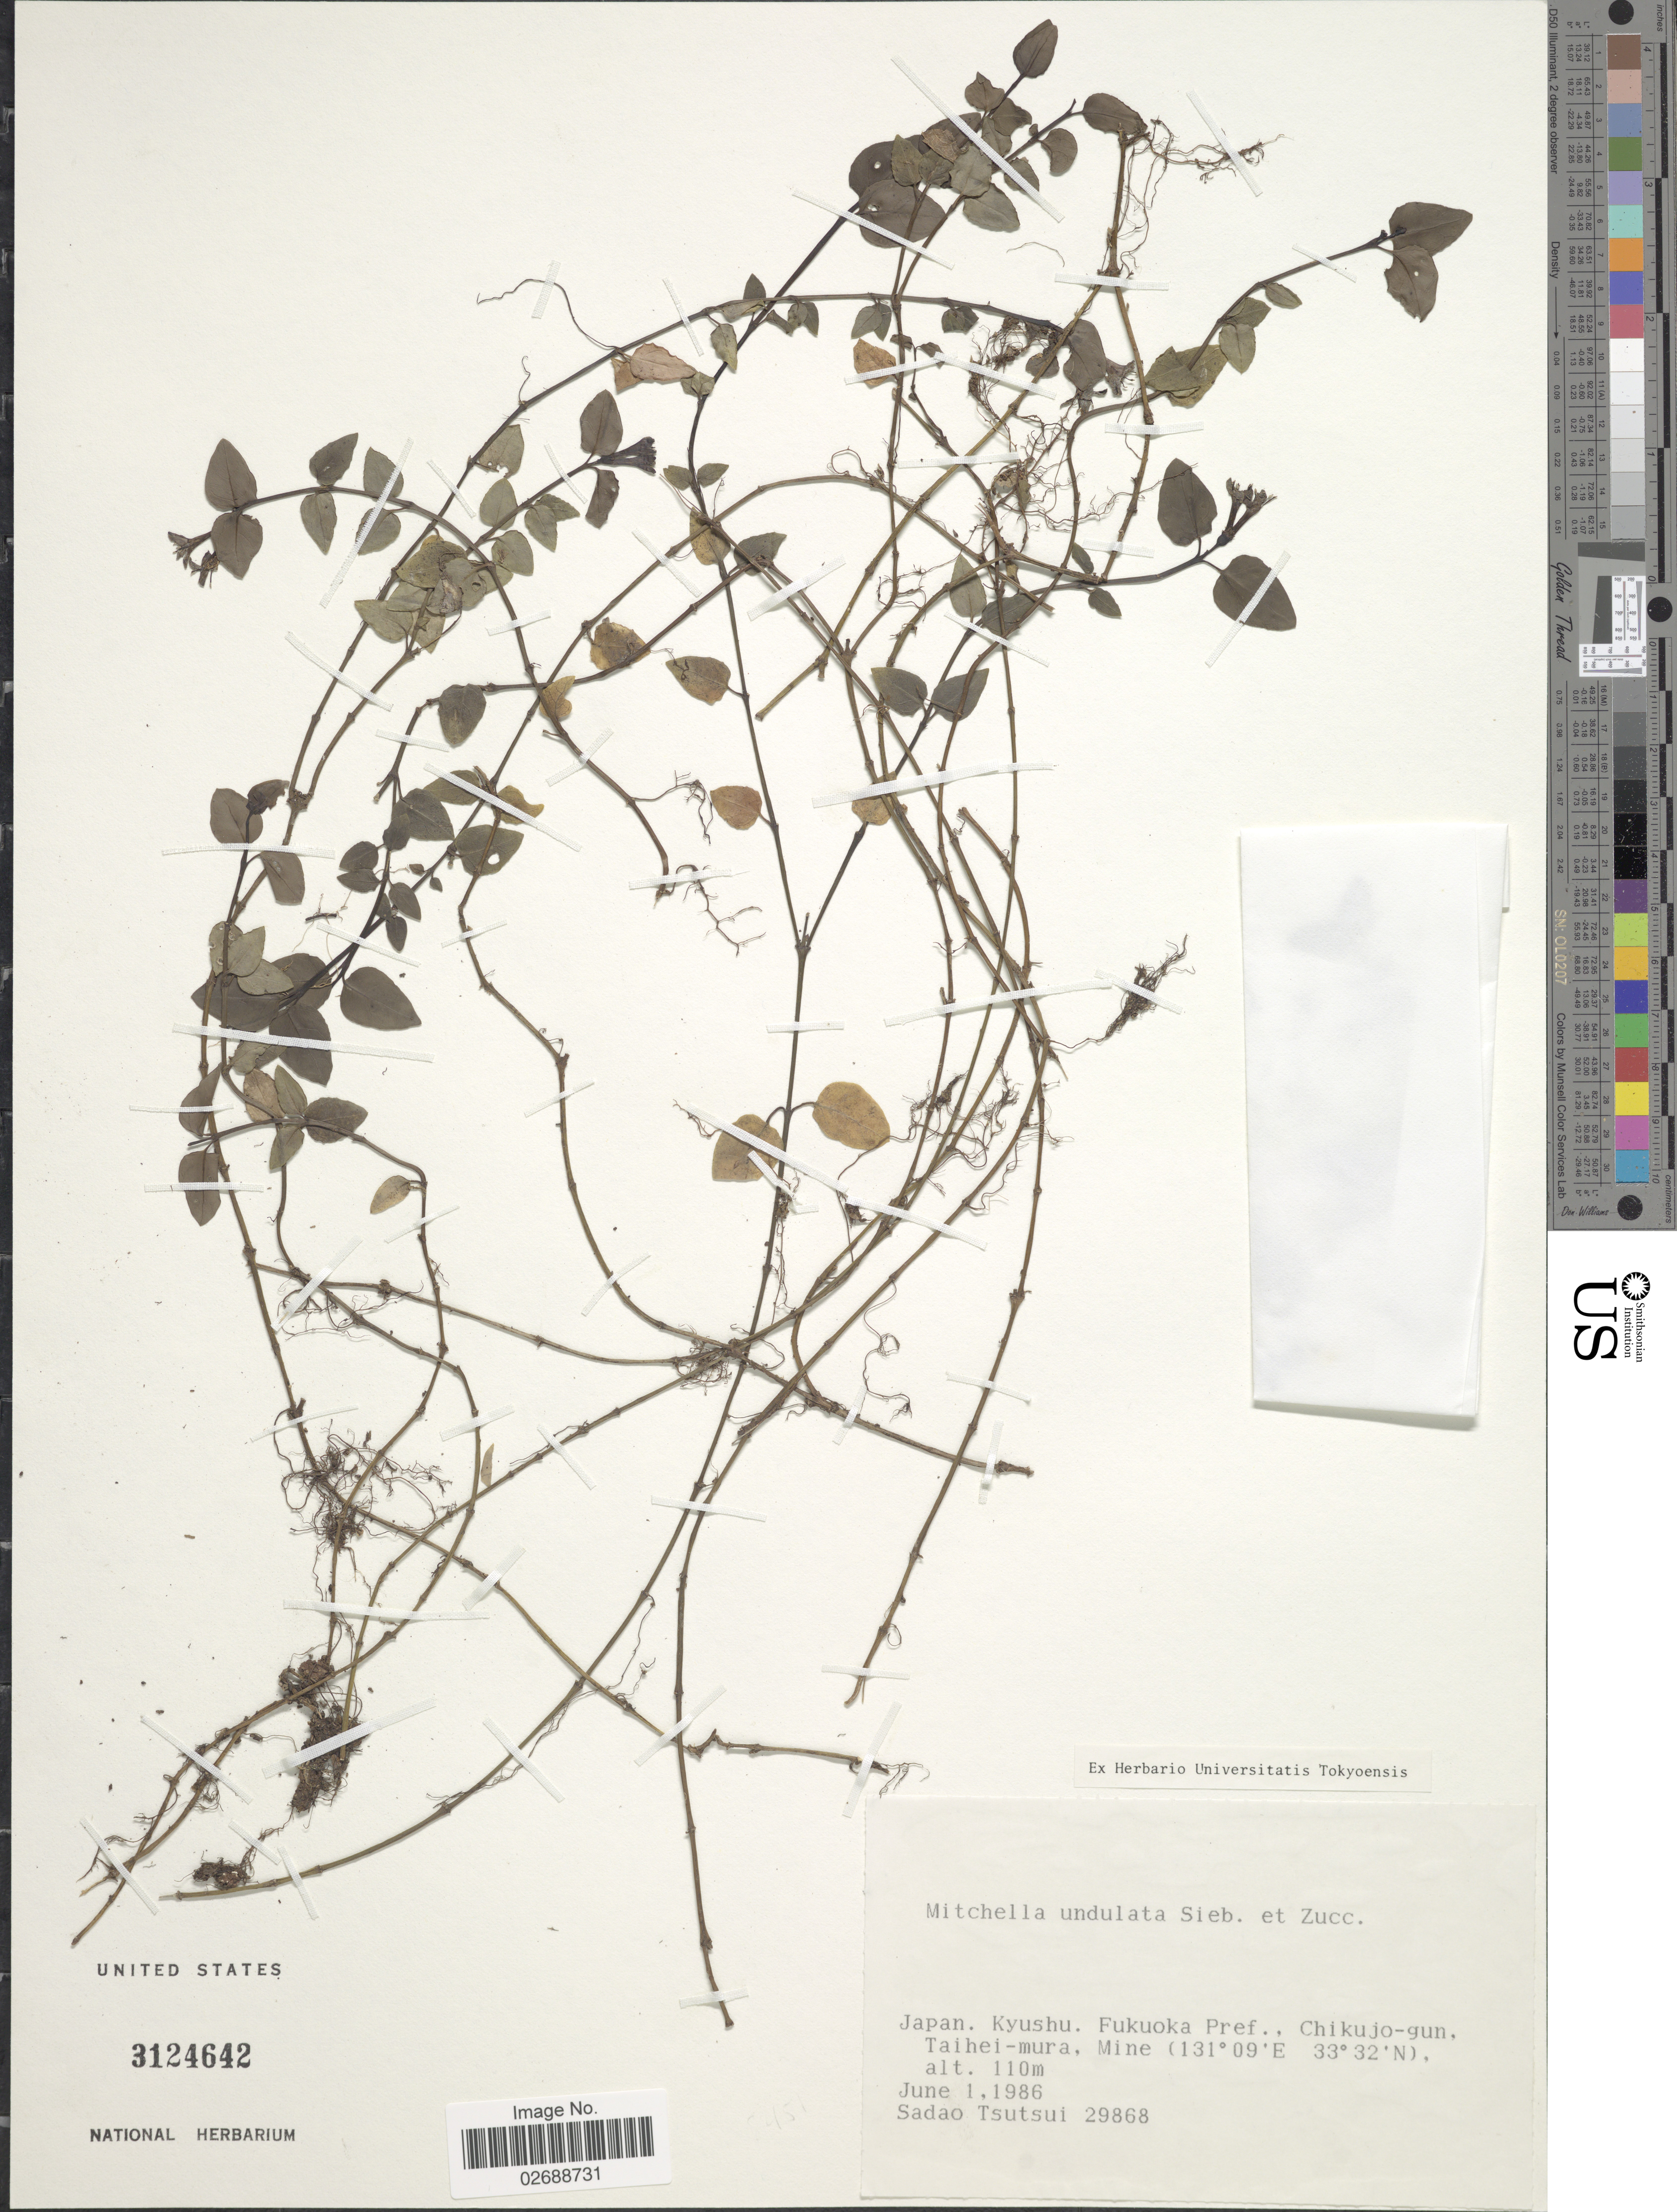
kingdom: Plantae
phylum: Tracheophyta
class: Magnoliopsida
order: Gentianales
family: Rubiaceae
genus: Mitchella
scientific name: Mitchella repens var. undulata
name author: (Siebold & Zucc.) Makino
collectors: S. Tsutsui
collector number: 29868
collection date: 1986-06-01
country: Japan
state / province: Hukuoka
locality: Kyushu, Fukuoka Pref., Chikujo-gun, Taihei-mura, Mine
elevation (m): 110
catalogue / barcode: US 3124642